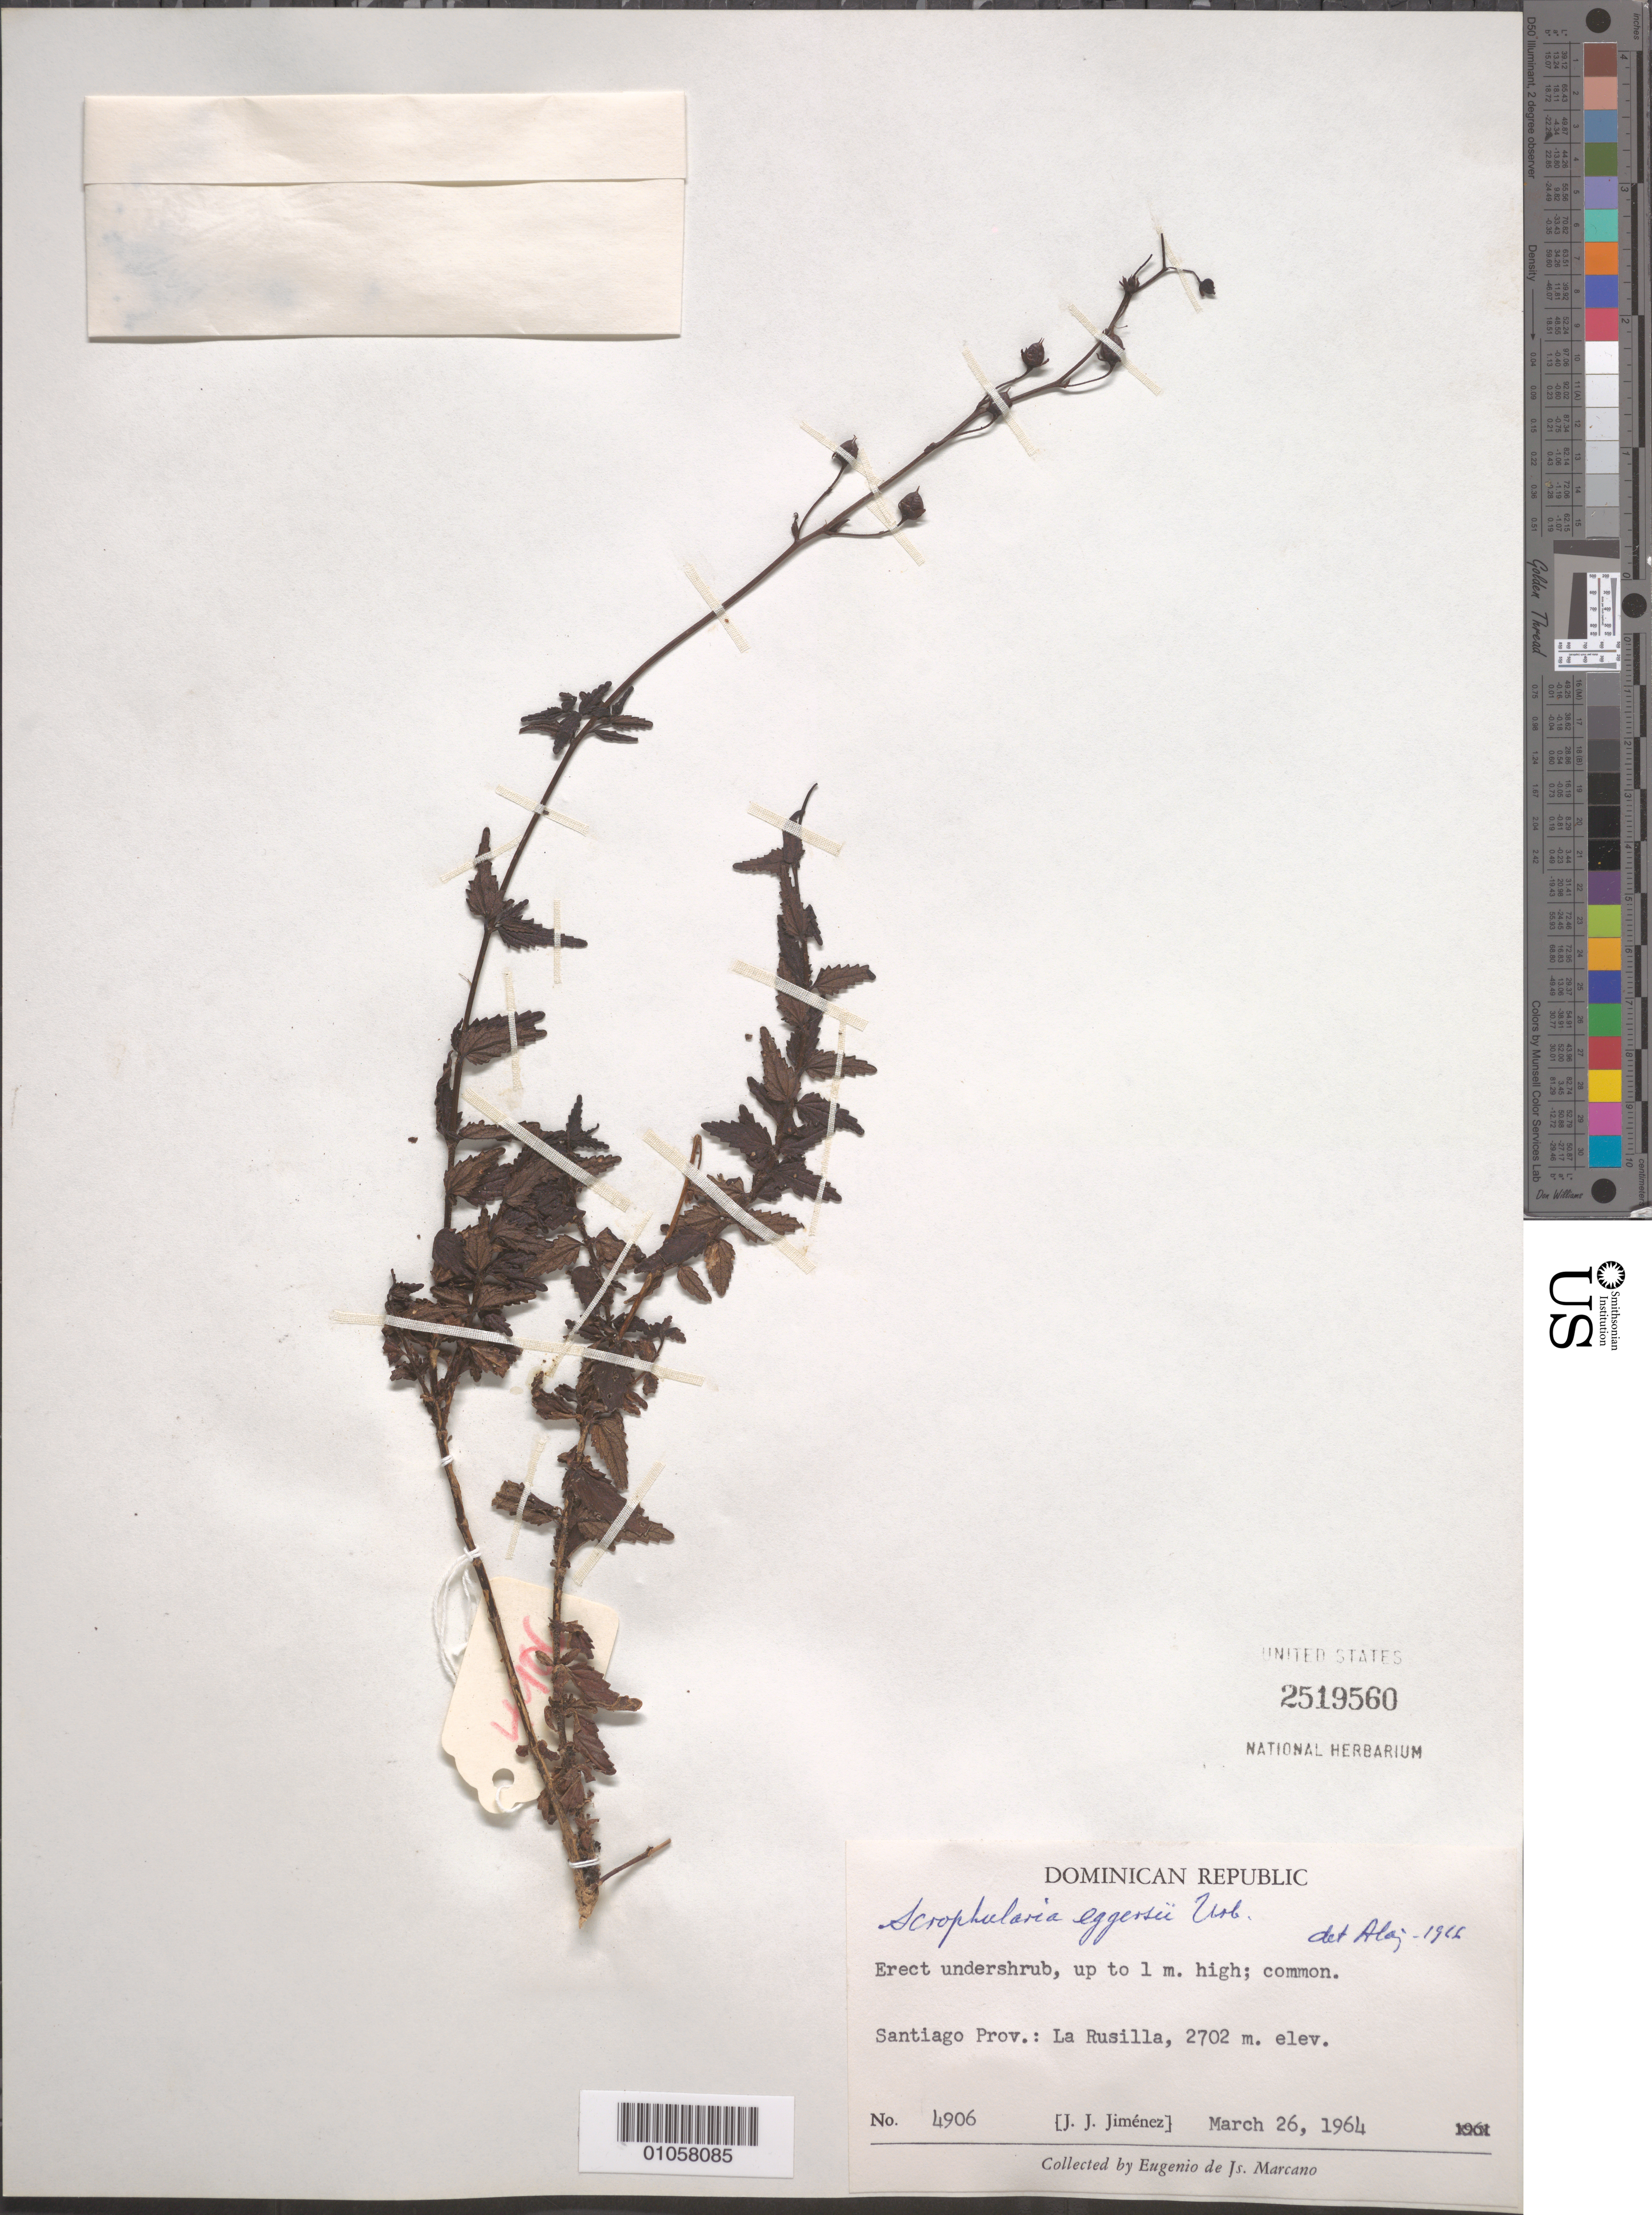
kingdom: Plantae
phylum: Tracheophyta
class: Magnoliopsida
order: Lamiales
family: Scrophulariaceae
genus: Scrophularia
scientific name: Scrophularia eggersii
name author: Urb.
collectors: E. J. Marcano F. & J. J. Jiménez Almonte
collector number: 4906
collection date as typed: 26 Mar 1964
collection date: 1964-03-26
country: Dominican Republic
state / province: Santiago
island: Hispaniola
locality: La Rusilla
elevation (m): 2702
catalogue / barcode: US 2519560